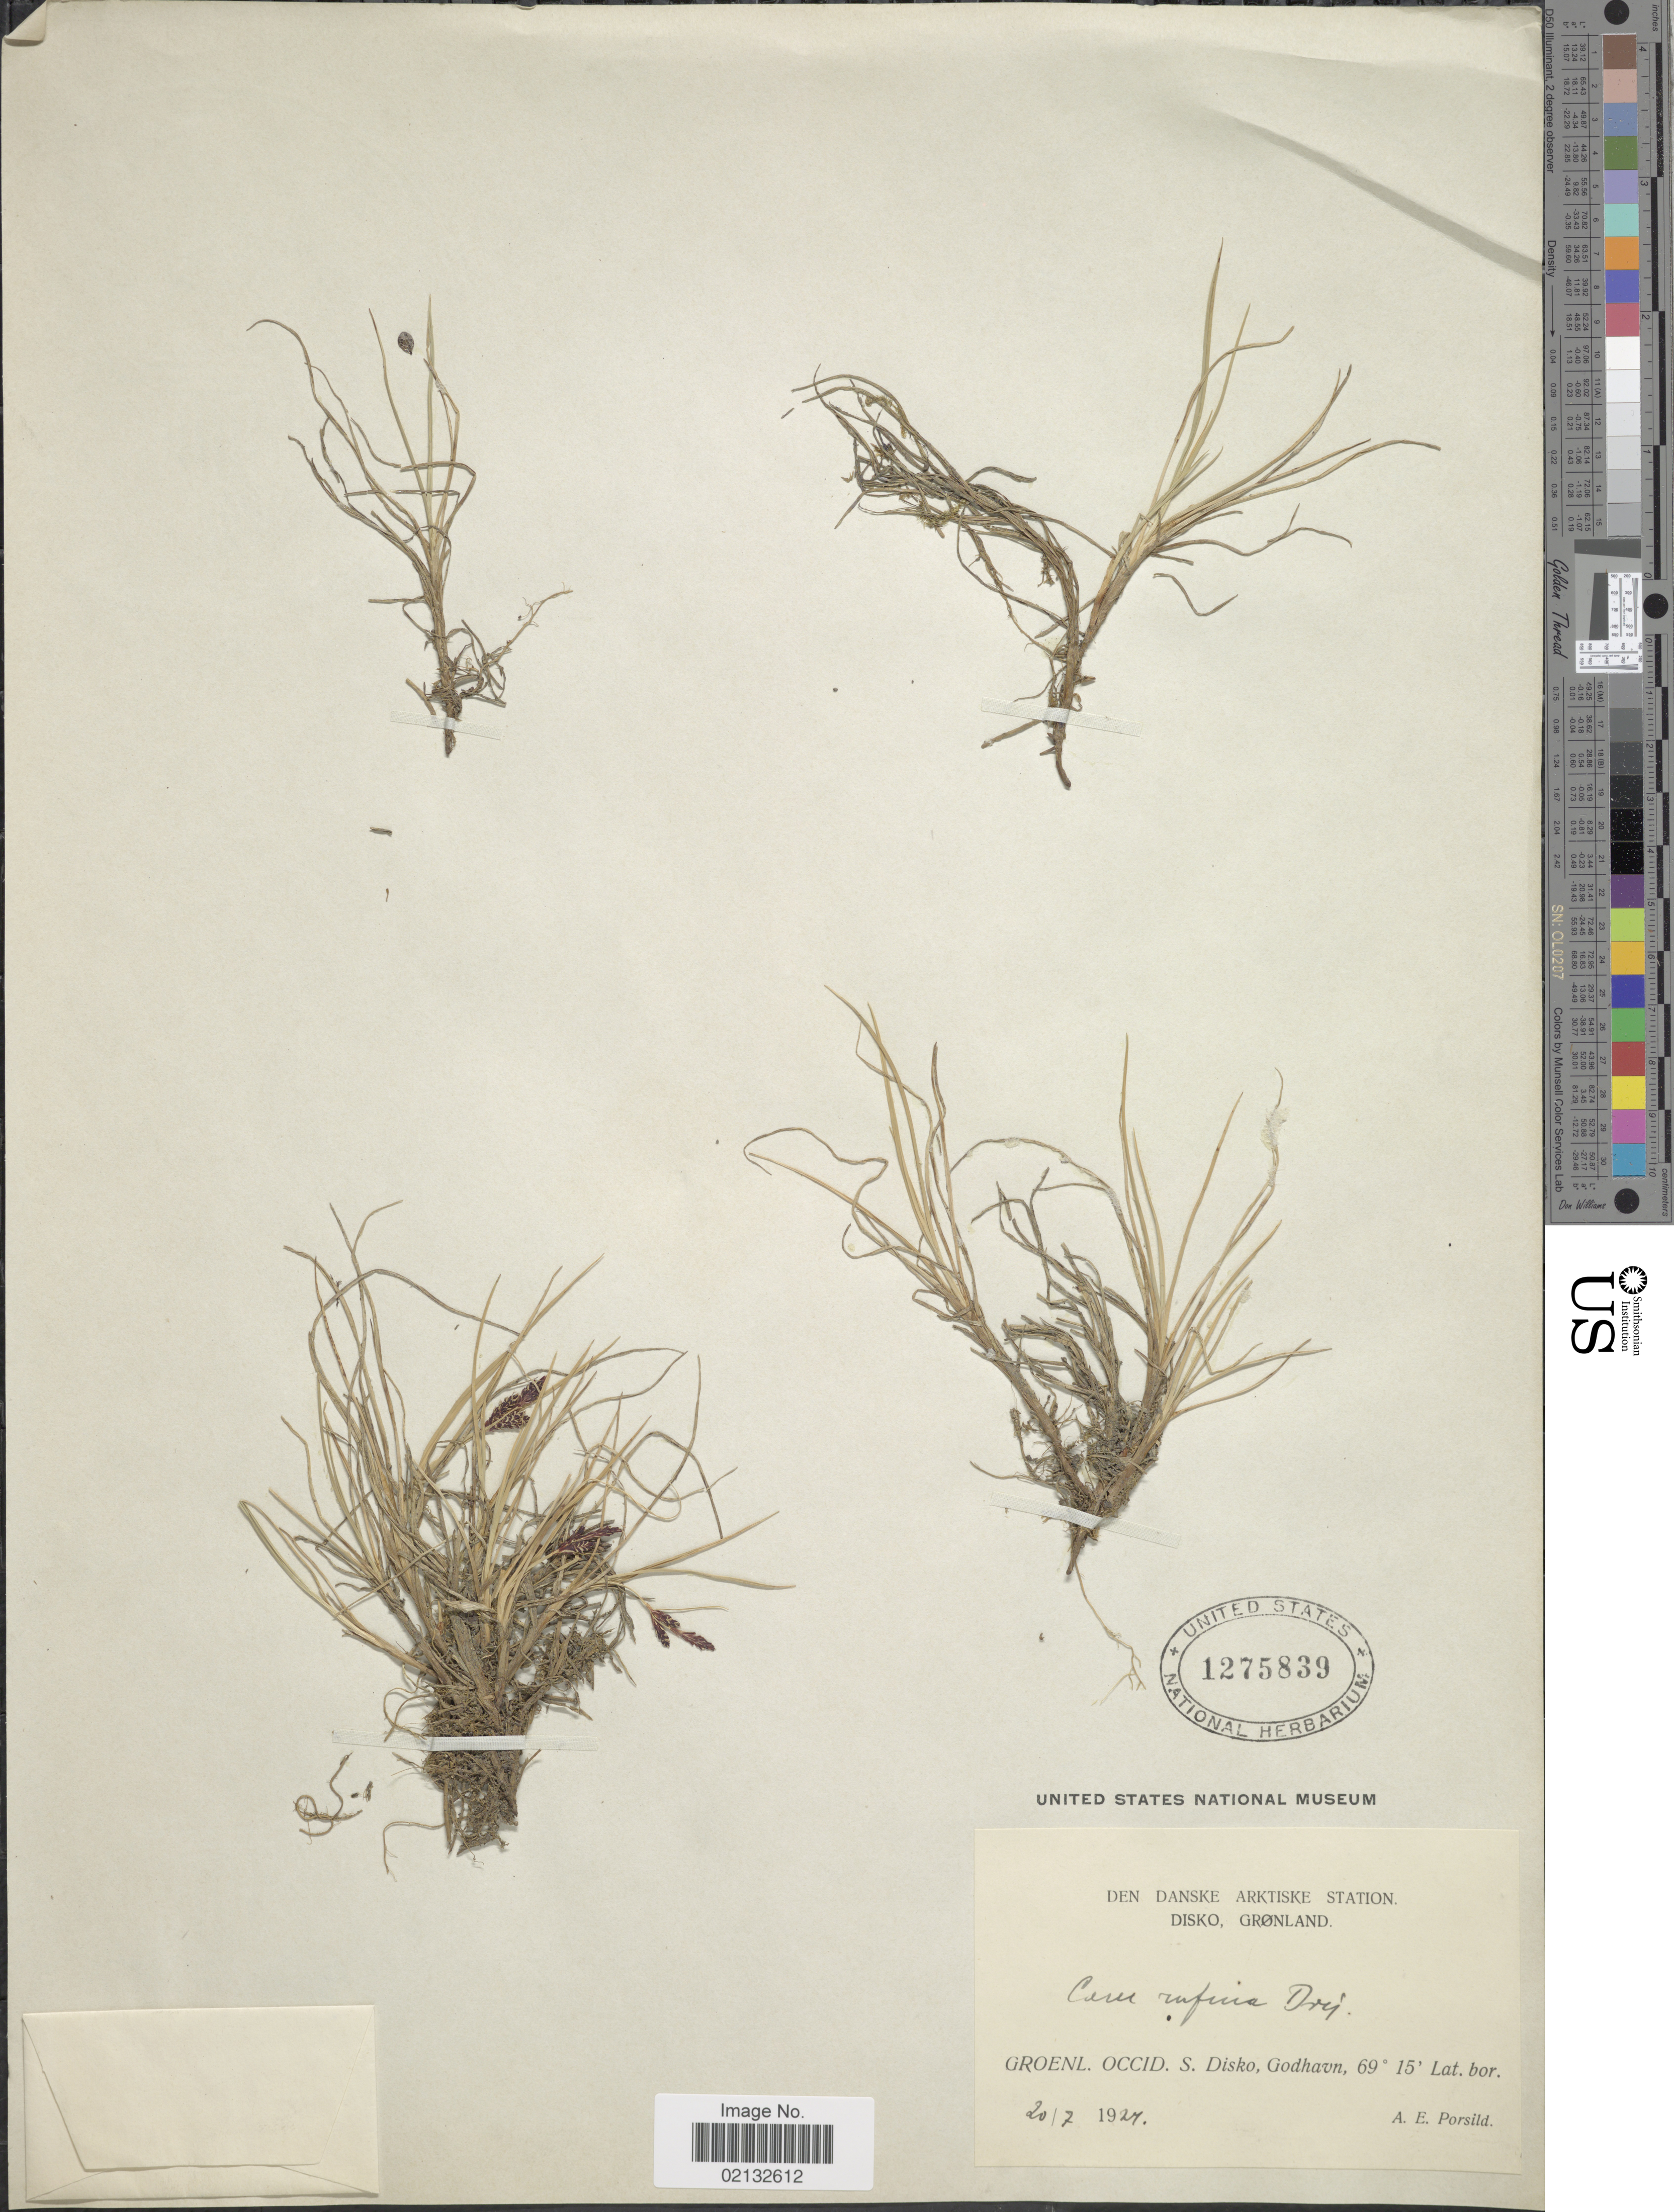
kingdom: Plantae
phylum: Tracheophyta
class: Liliopsida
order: Poales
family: Cyperaceae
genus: Carex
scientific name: Carex rufina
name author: Drejer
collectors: A. E. Porsild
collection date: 1924-07-20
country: Greenland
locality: Groenl. Occid. S. Disko, Godhavn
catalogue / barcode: US 1275839